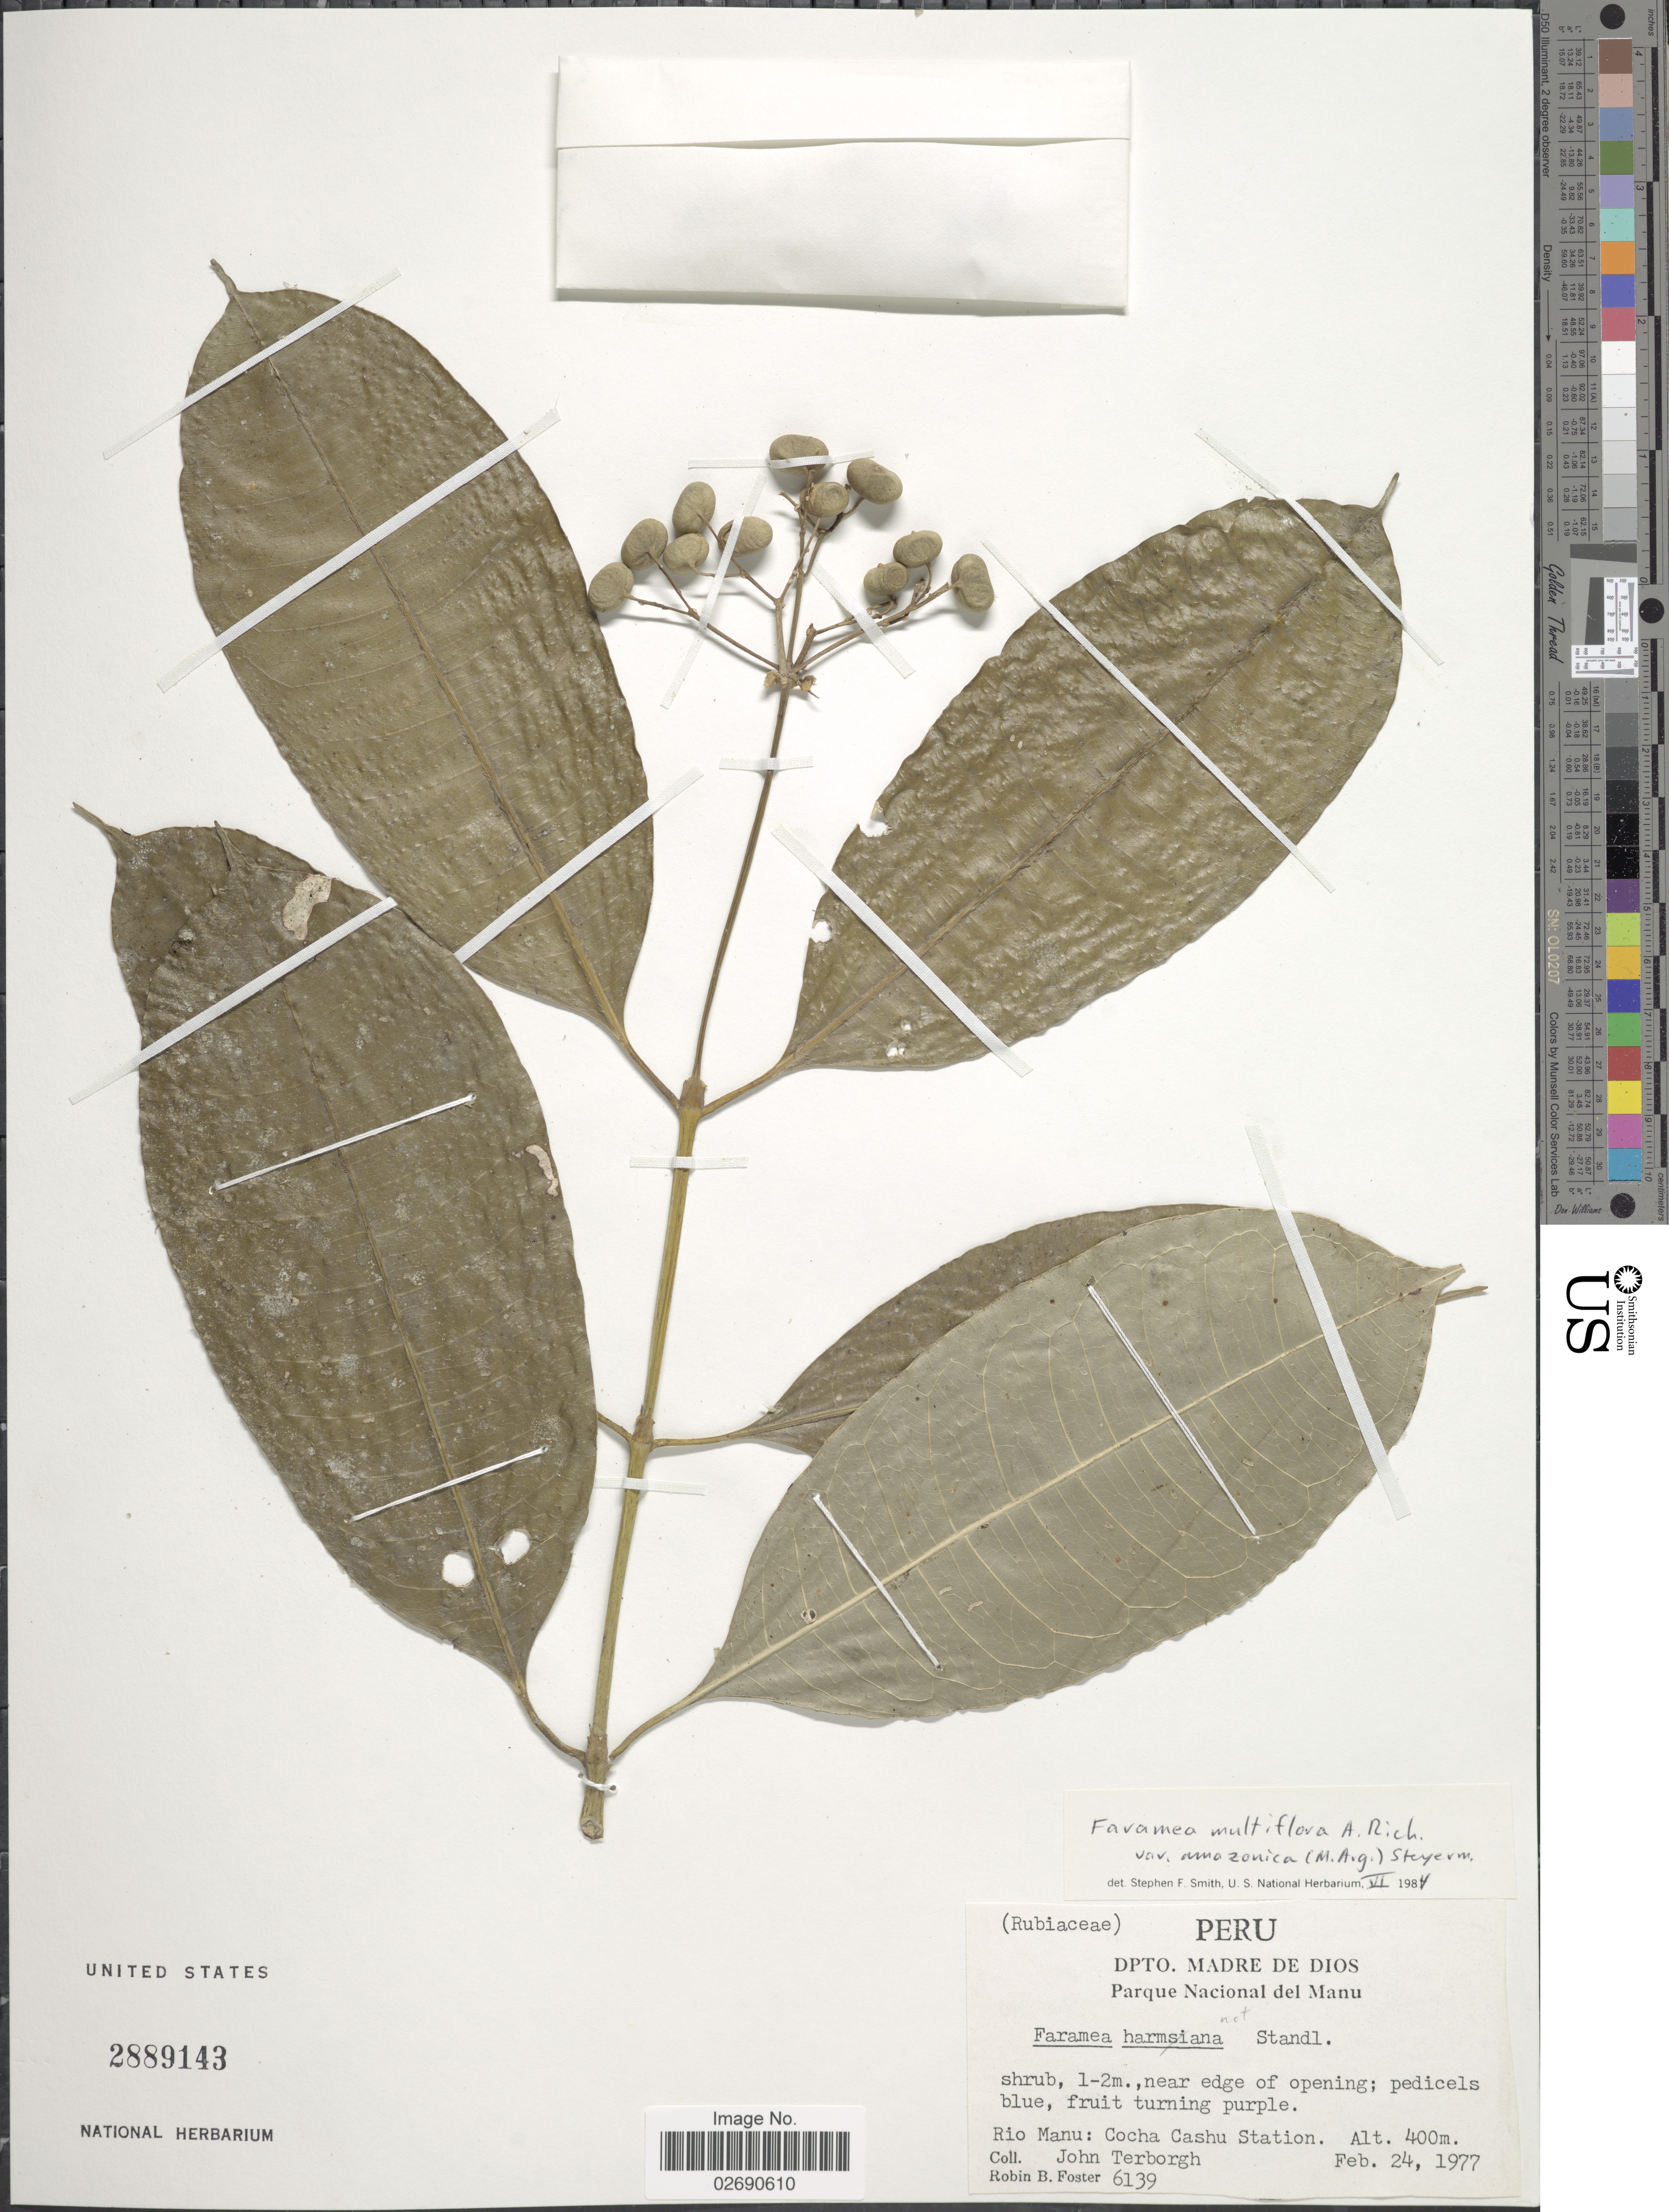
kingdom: Plantae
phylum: Tracheophyta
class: Magnoliopsida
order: Gentianales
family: Rubiaceae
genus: Faramea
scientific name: Faramea multiflora var. amazonica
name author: (Müll. Arg.) Steyerm.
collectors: J. Terborgh & R. B. Foster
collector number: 6139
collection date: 1977-02-24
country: Peru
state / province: Madre de Dios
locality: Parque Nacional de Manu, Rio Manu: Cocha Cashu Station.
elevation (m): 400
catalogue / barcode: US 2889143